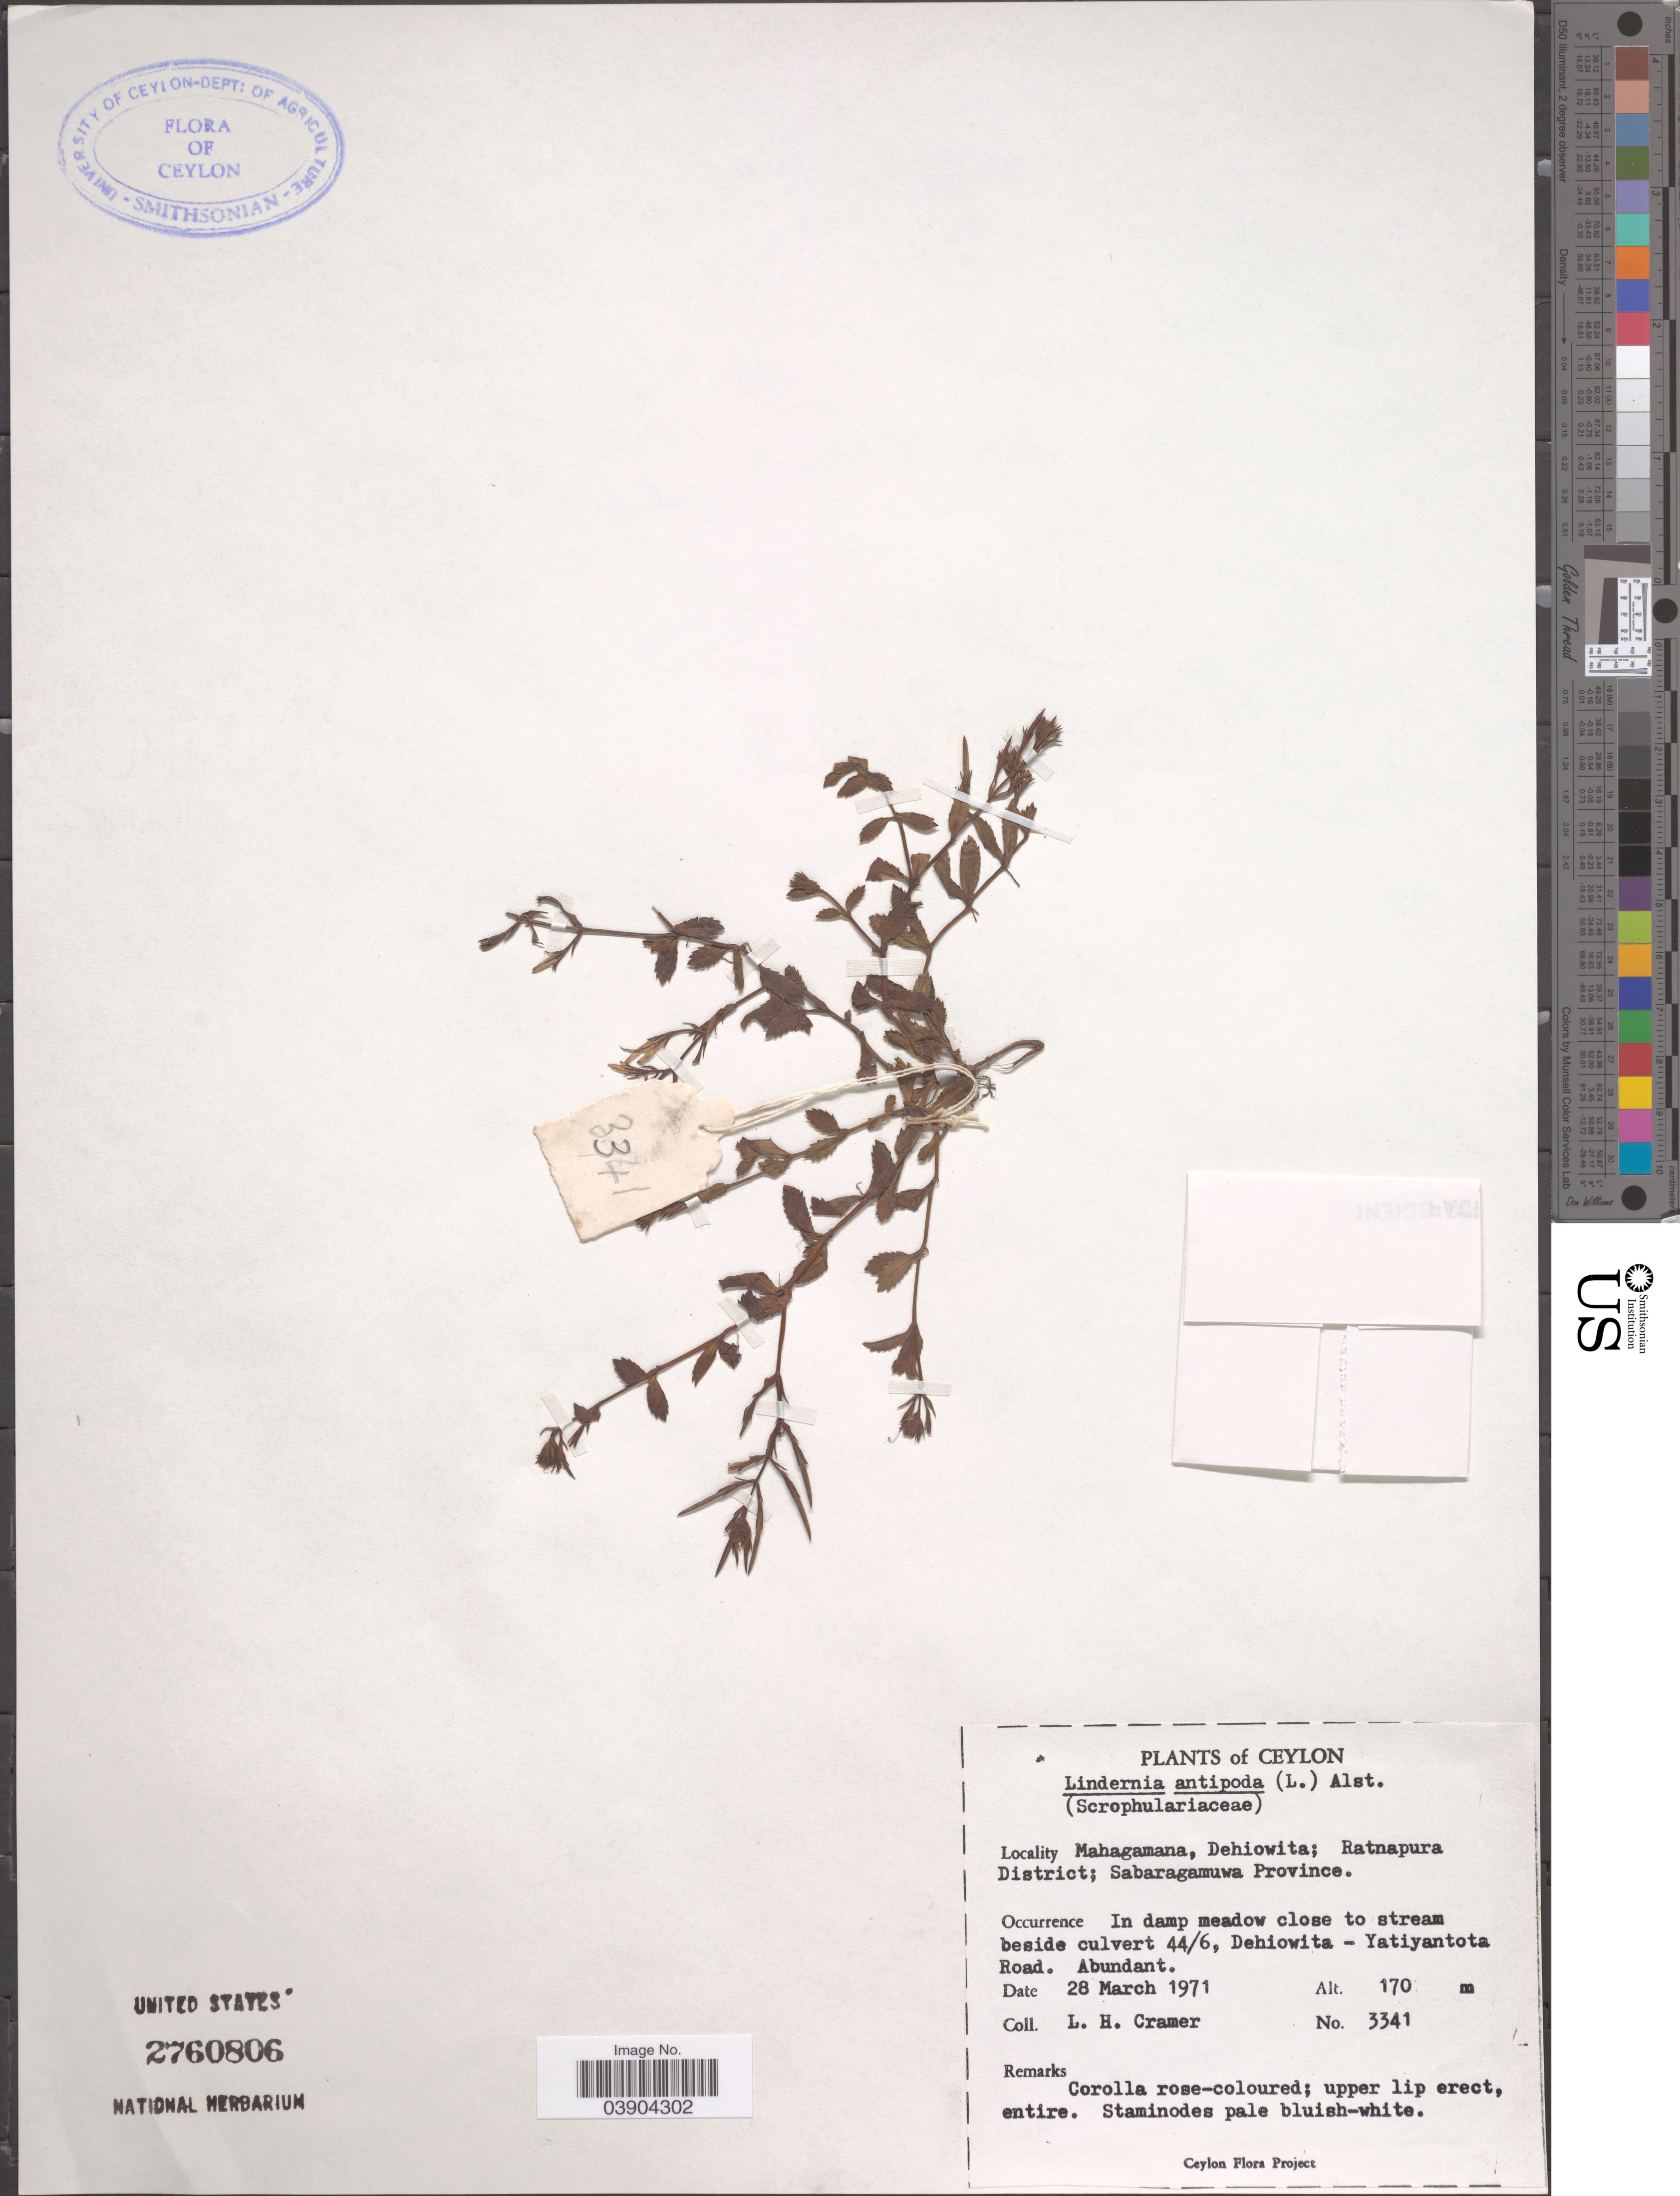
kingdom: Plantae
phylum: Tracheophyta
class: Magnoliopsida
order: Lamiales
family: Linderniaceae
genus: Lindernia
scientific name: Lindernia antipoda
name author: (L.) Alston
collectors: L. H. Cramer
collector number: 3341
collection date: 1971-03-28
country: Sri Lanka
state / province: Sabaragamuwa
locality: Ceylon. Mahagamana, Dehiowita; Ratnapura District. In damp meadow close to stream beside culvert 44/6, Dehiowita- Yatiyantota Road.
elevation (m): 170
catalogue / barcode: US 2760806